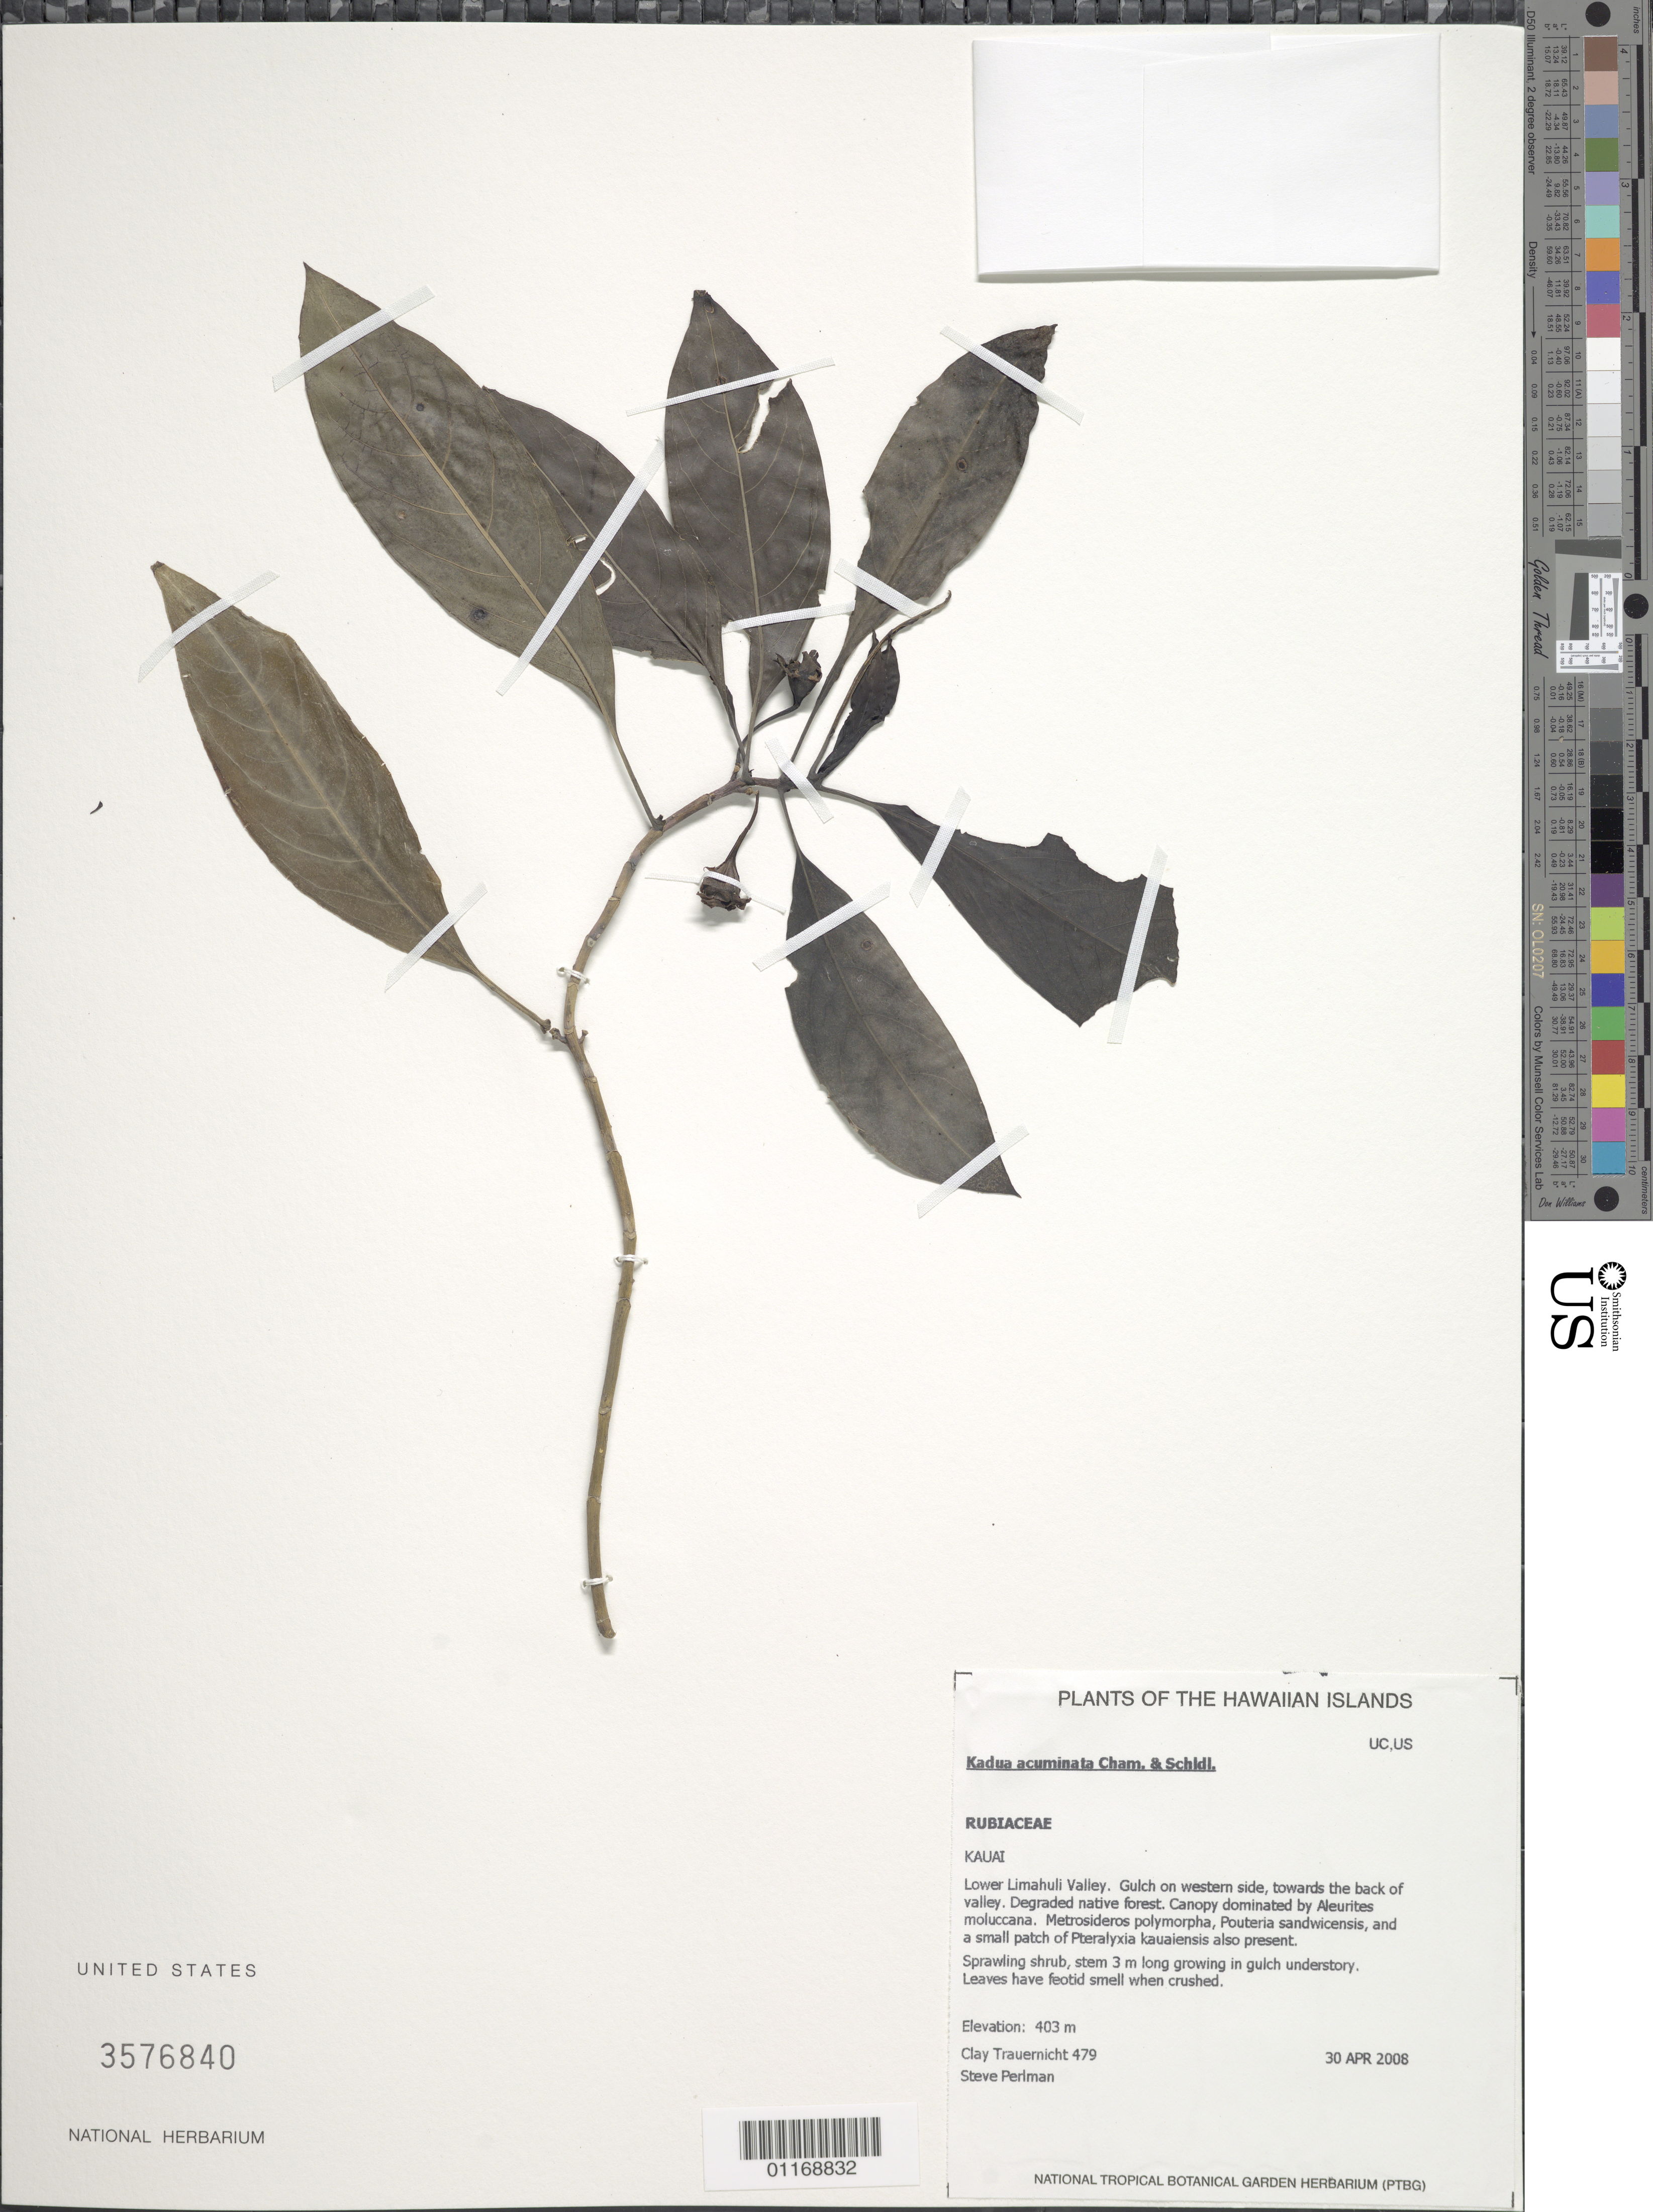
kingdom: Plantae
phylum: Tracheophyta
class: Magnoliopsida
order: Gentianales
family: Rubiaceae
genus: Kadua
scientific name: Kadua acuminata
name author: Cham. & Schltdl.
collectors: C. Trauernicht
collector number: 479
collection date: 2008-04-30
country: United States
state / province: Hawaii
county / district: Kaui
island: Kaua'i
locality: Lower Limahuli Valley. Gulch on western side, towards back of valley.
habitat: Degraded native forest, growing in gulch understory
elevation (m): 403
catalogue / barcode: US 3576840